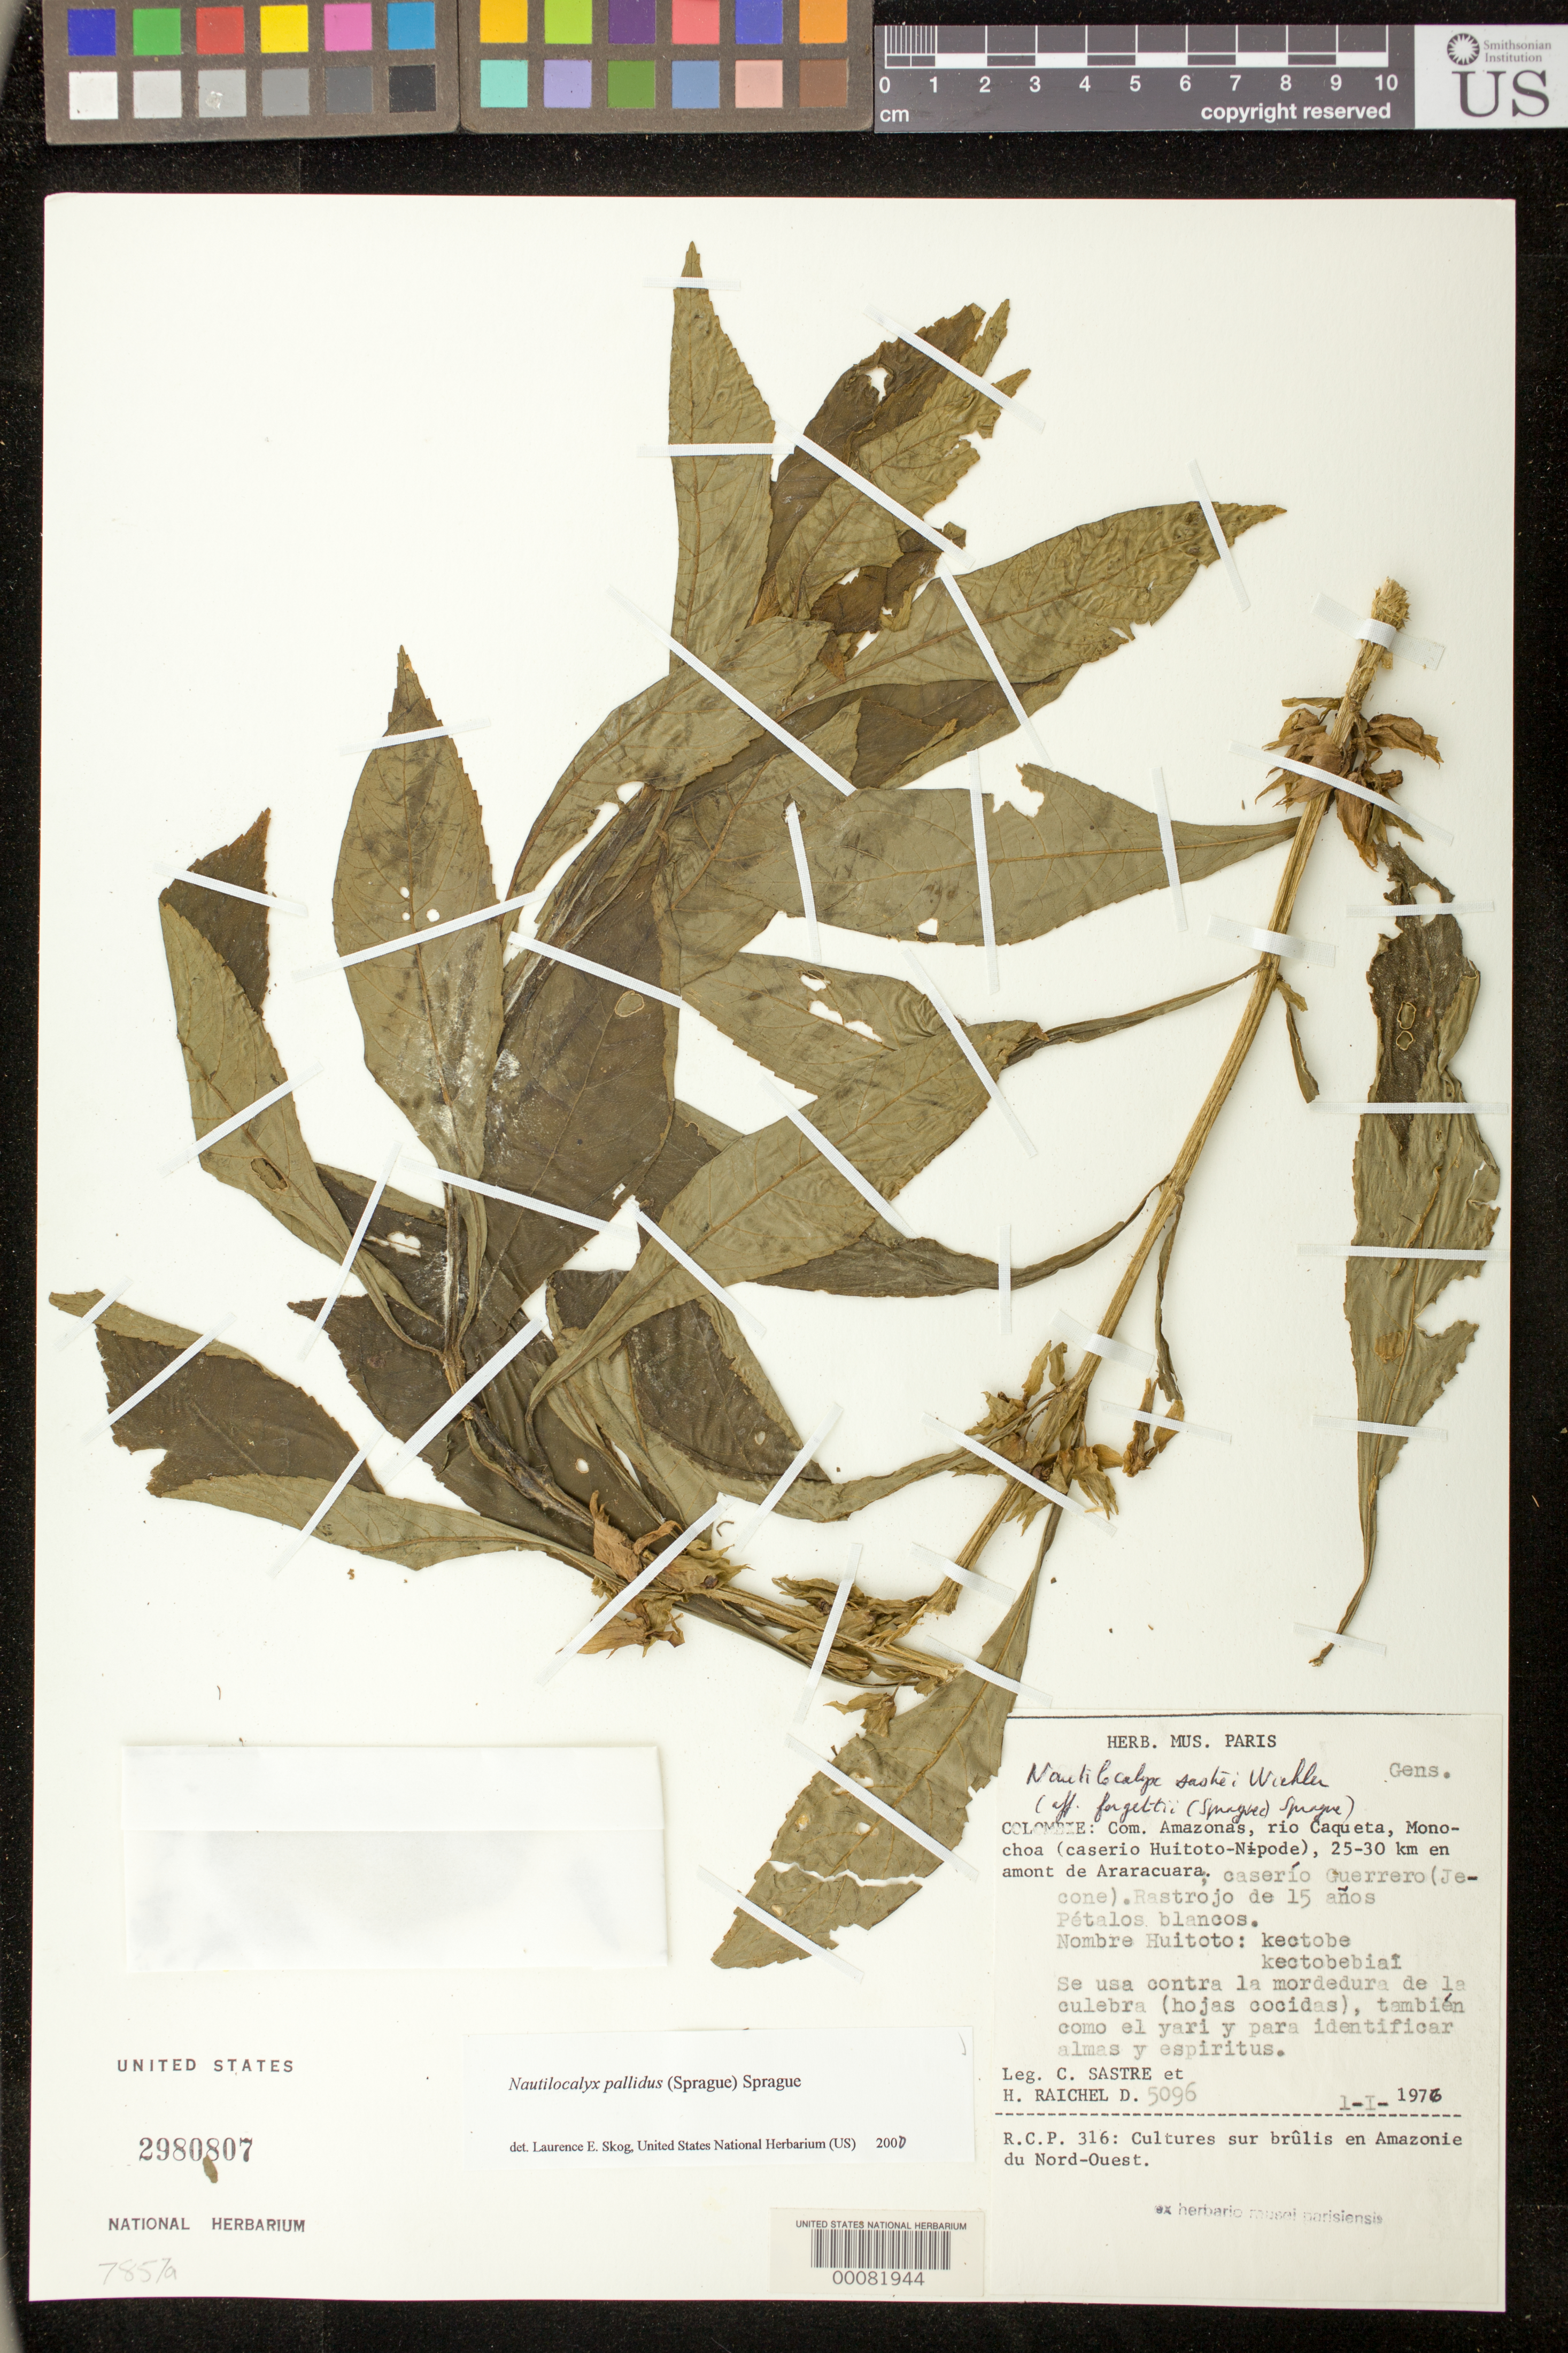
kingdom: Plantae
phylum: Tracheophyta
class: Magnoliopsida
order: Lamiales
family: Gesneriaceae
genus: Nautilocalyx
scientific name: Nautilocalyx pallidus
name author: (Sprague) C. Sprague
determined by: Skog, Laurence E.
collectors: C. H. L. Sastre & H. Raichel D.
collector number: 5096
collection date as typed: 01 Jan 1976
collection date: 1976-01-01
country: Colombia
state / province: Amazônas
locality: Rio Caqueta, Monochoa (caserio Huitoto-Nipode), 25-30 km en amont de Araracuara, caserío Guerrero (Jecone)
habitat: Rastrojo de 15 años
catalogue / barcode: US 2980807